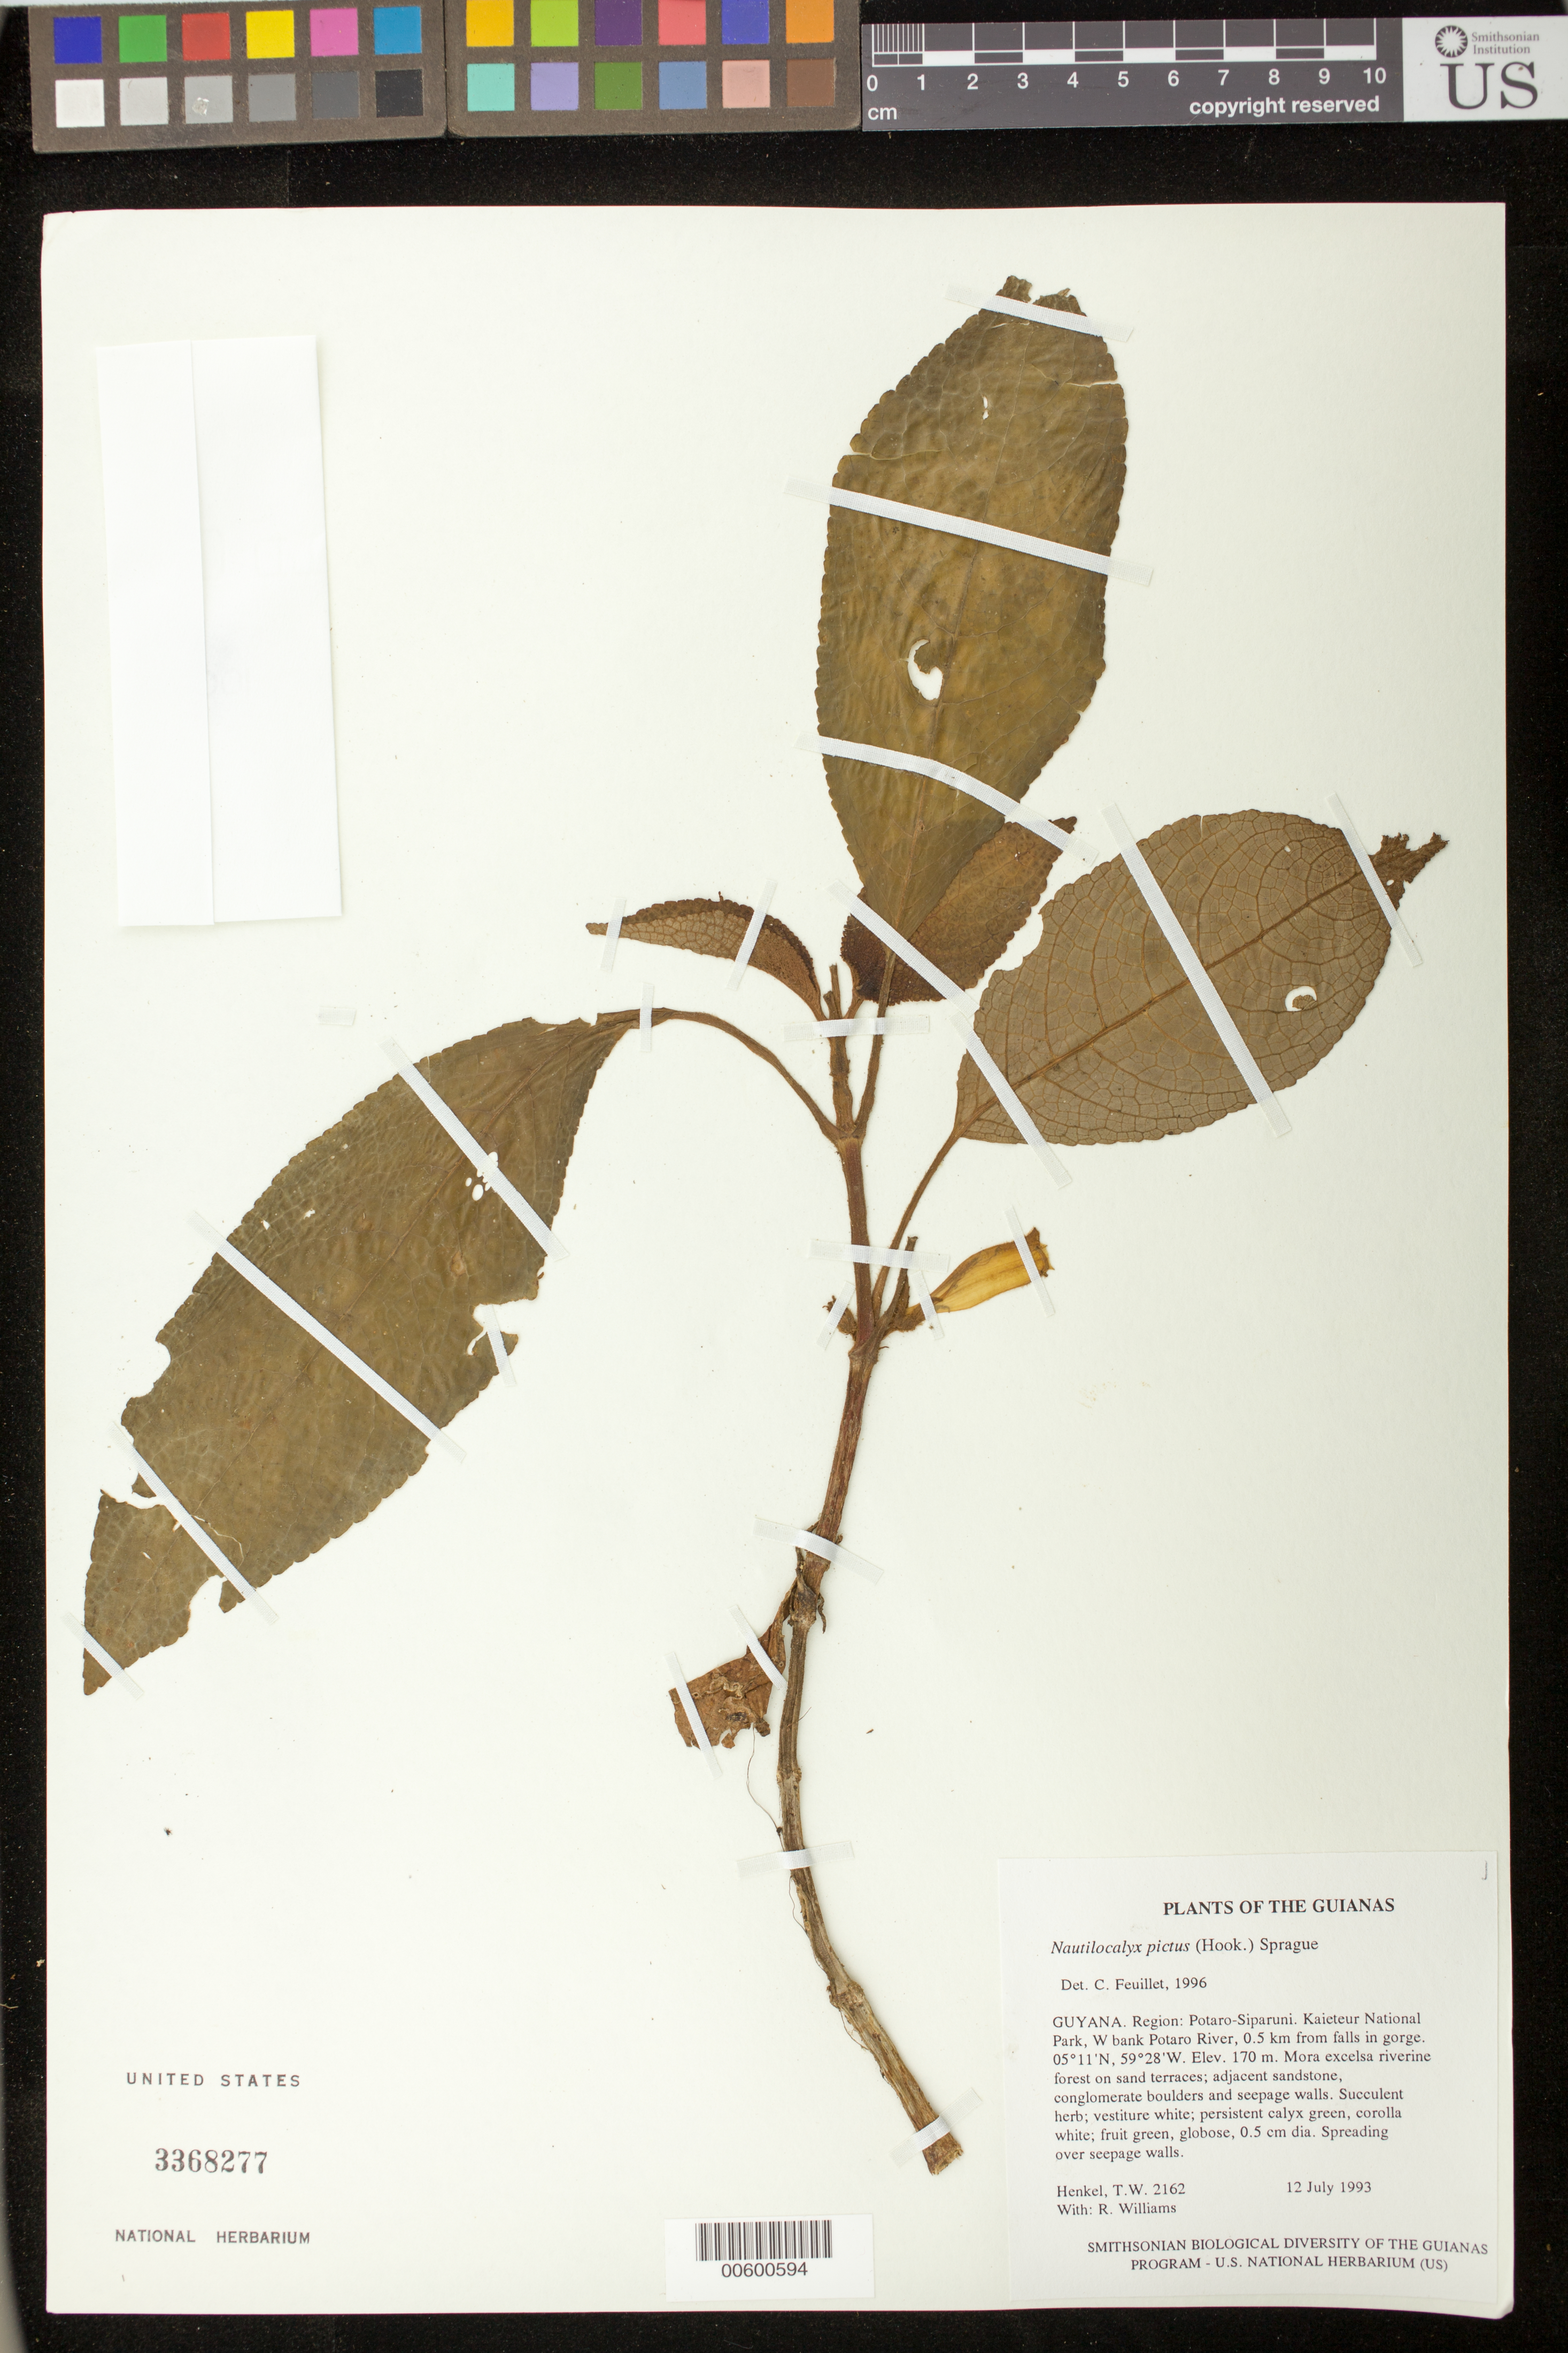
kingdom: Plantae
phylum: Tracheophyta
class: Magnoliopsida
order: Lamiales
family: Gesneriaceae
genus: Nautilocalyx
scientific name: Nautilocalyx pictus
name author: (Hook.) Sprague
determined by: Feuillet, C.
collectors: T. Henkel & R. Williams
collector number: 2162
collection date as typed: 12 Jul 1993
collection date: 1993-07-12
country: Guyana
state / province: Potaro-Siparuni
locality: Kaieteur National Park, W bank Potaro River, 0.5 km from falls in gorge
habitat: Mora excelsa riverine forest on sand terraces; adjacent sandstone, conglomerate boulders and seepage walls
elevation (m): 170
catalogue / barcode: US 3368277